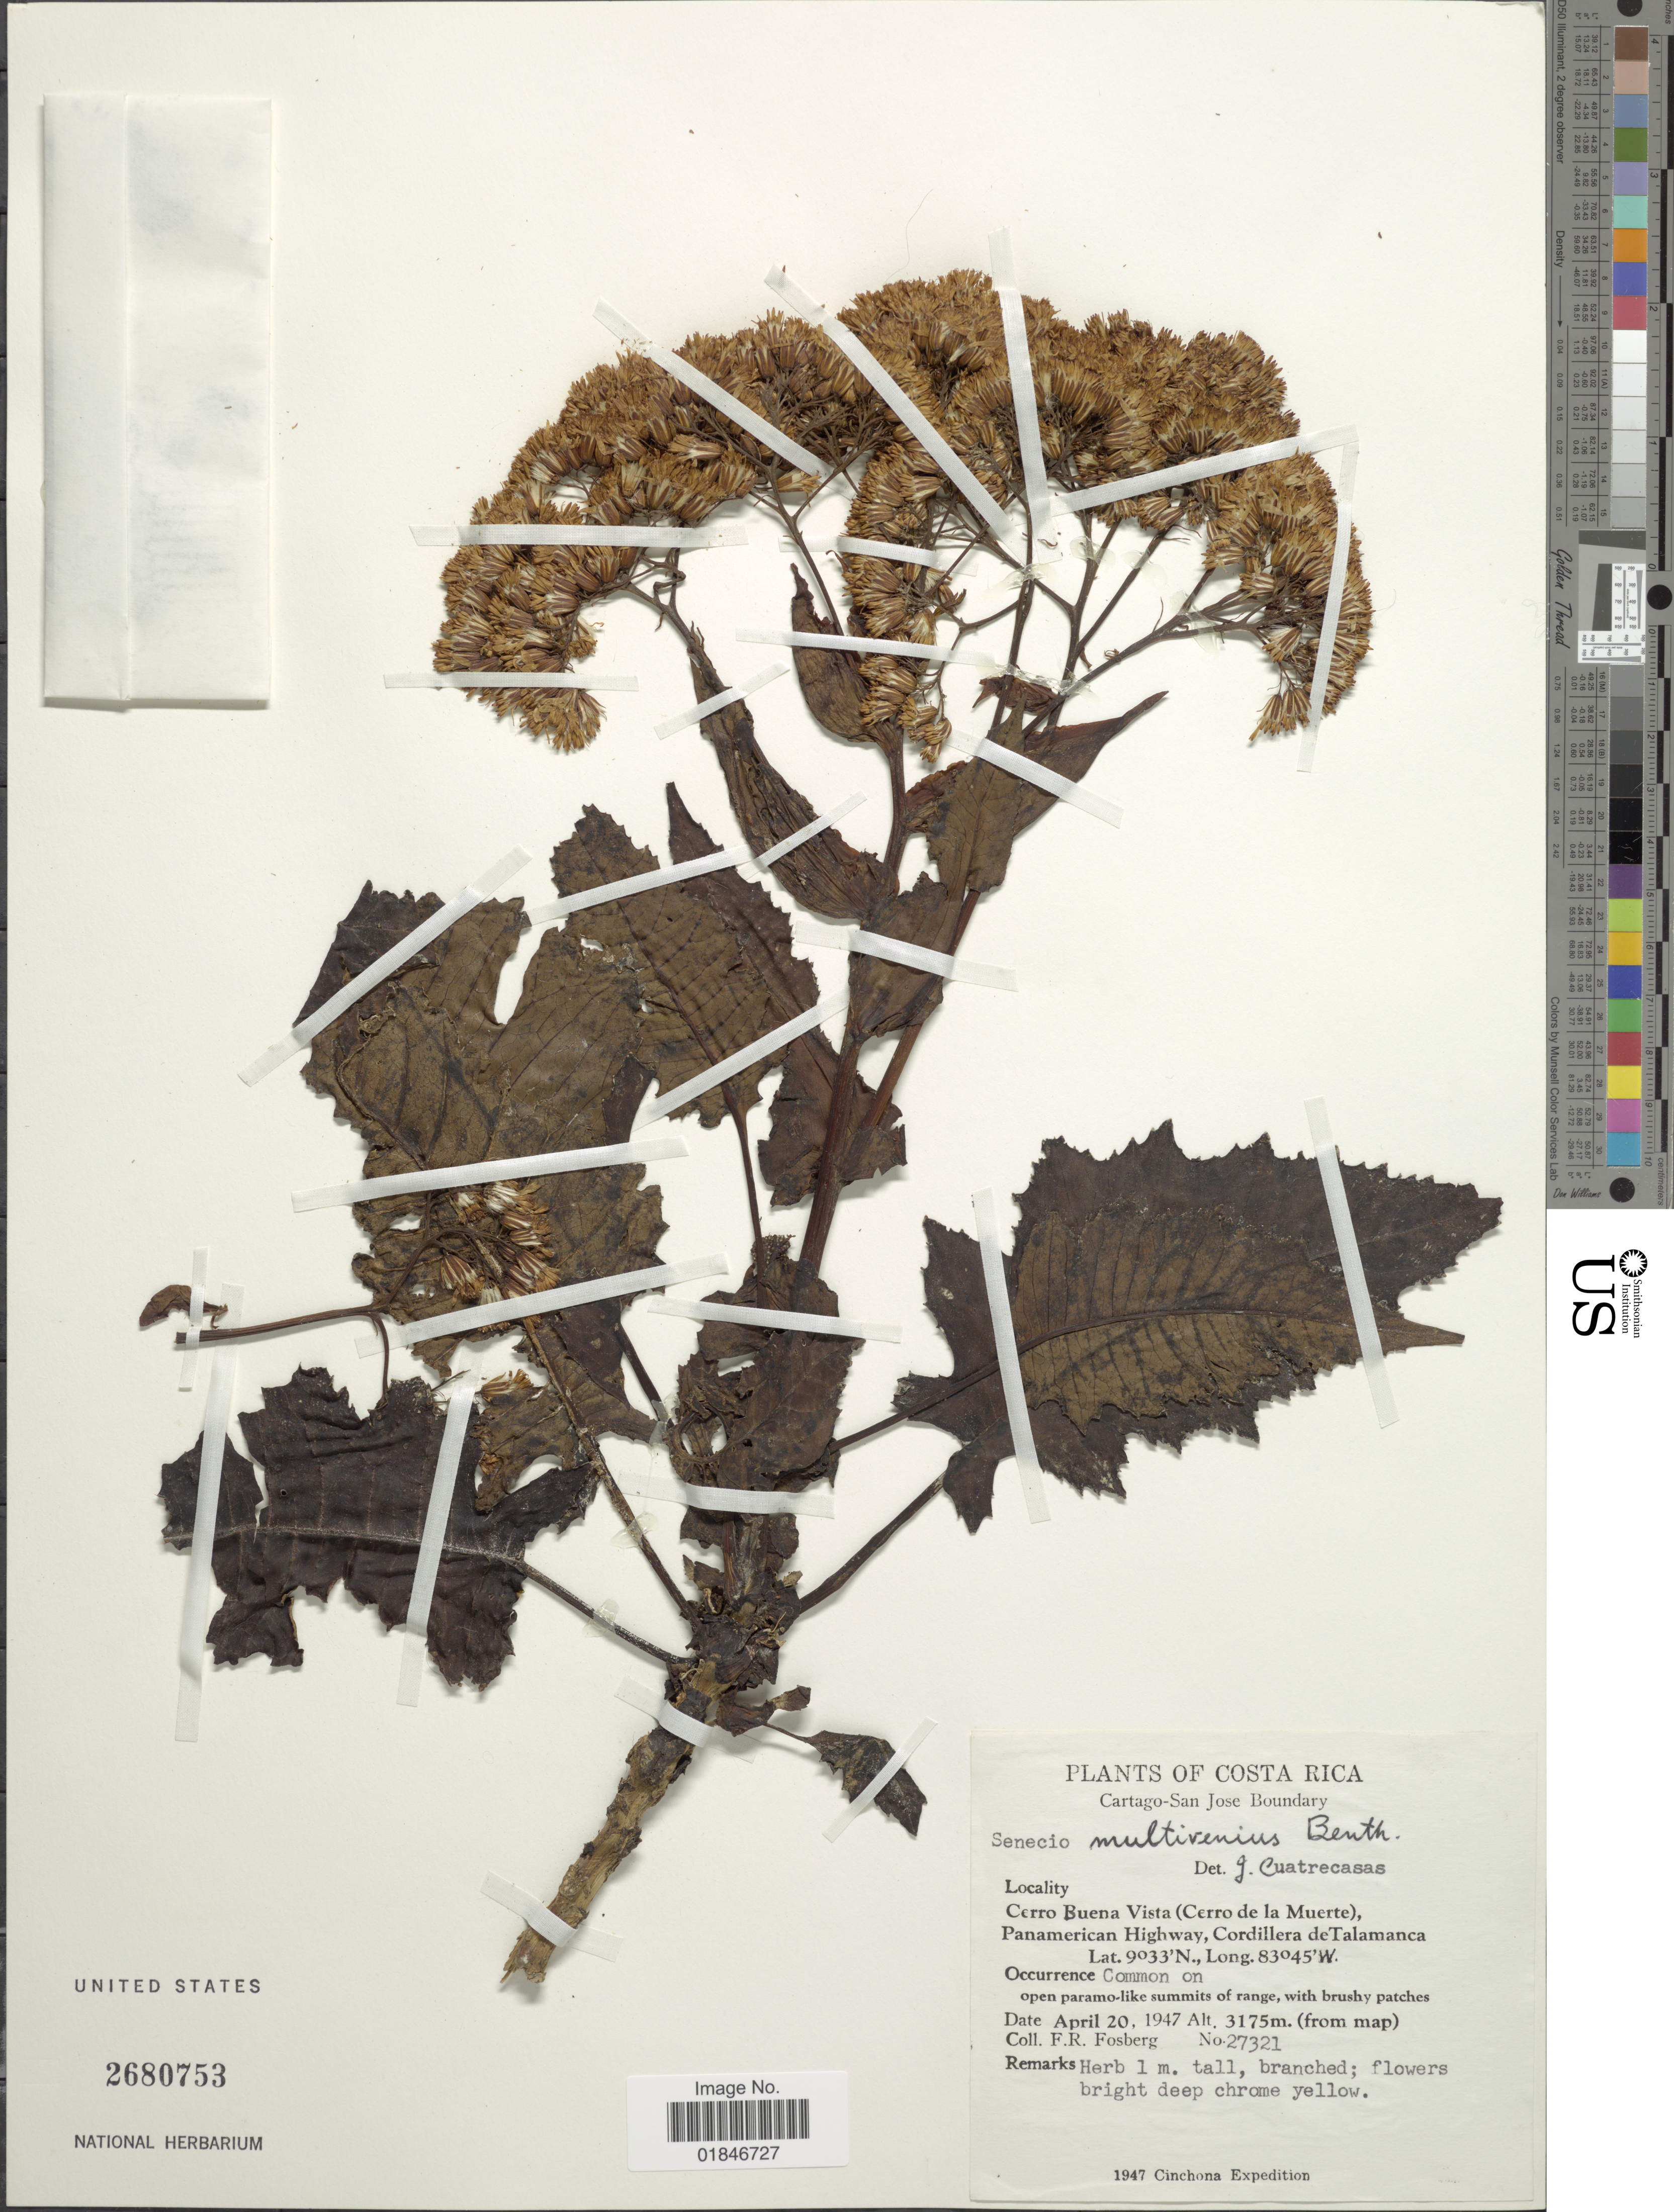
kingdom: Plantae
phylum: Tracheophyta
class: Magnoliopsida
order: Asterales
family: Asteraceae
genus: Jessea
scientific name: Jessea multivenia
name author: (Benth.) H. Rob. & Cuatrec.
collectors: F. R. Fosberg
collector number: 27321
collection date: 1947-04-20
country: Costa Rica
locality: Cartago-San Jose Boundary. Cerro Buena Vista ( Cerro de la Muerte), Panamerican Highway, Cordiller de Talamanca.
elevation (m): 3175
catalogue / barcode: US 2680753